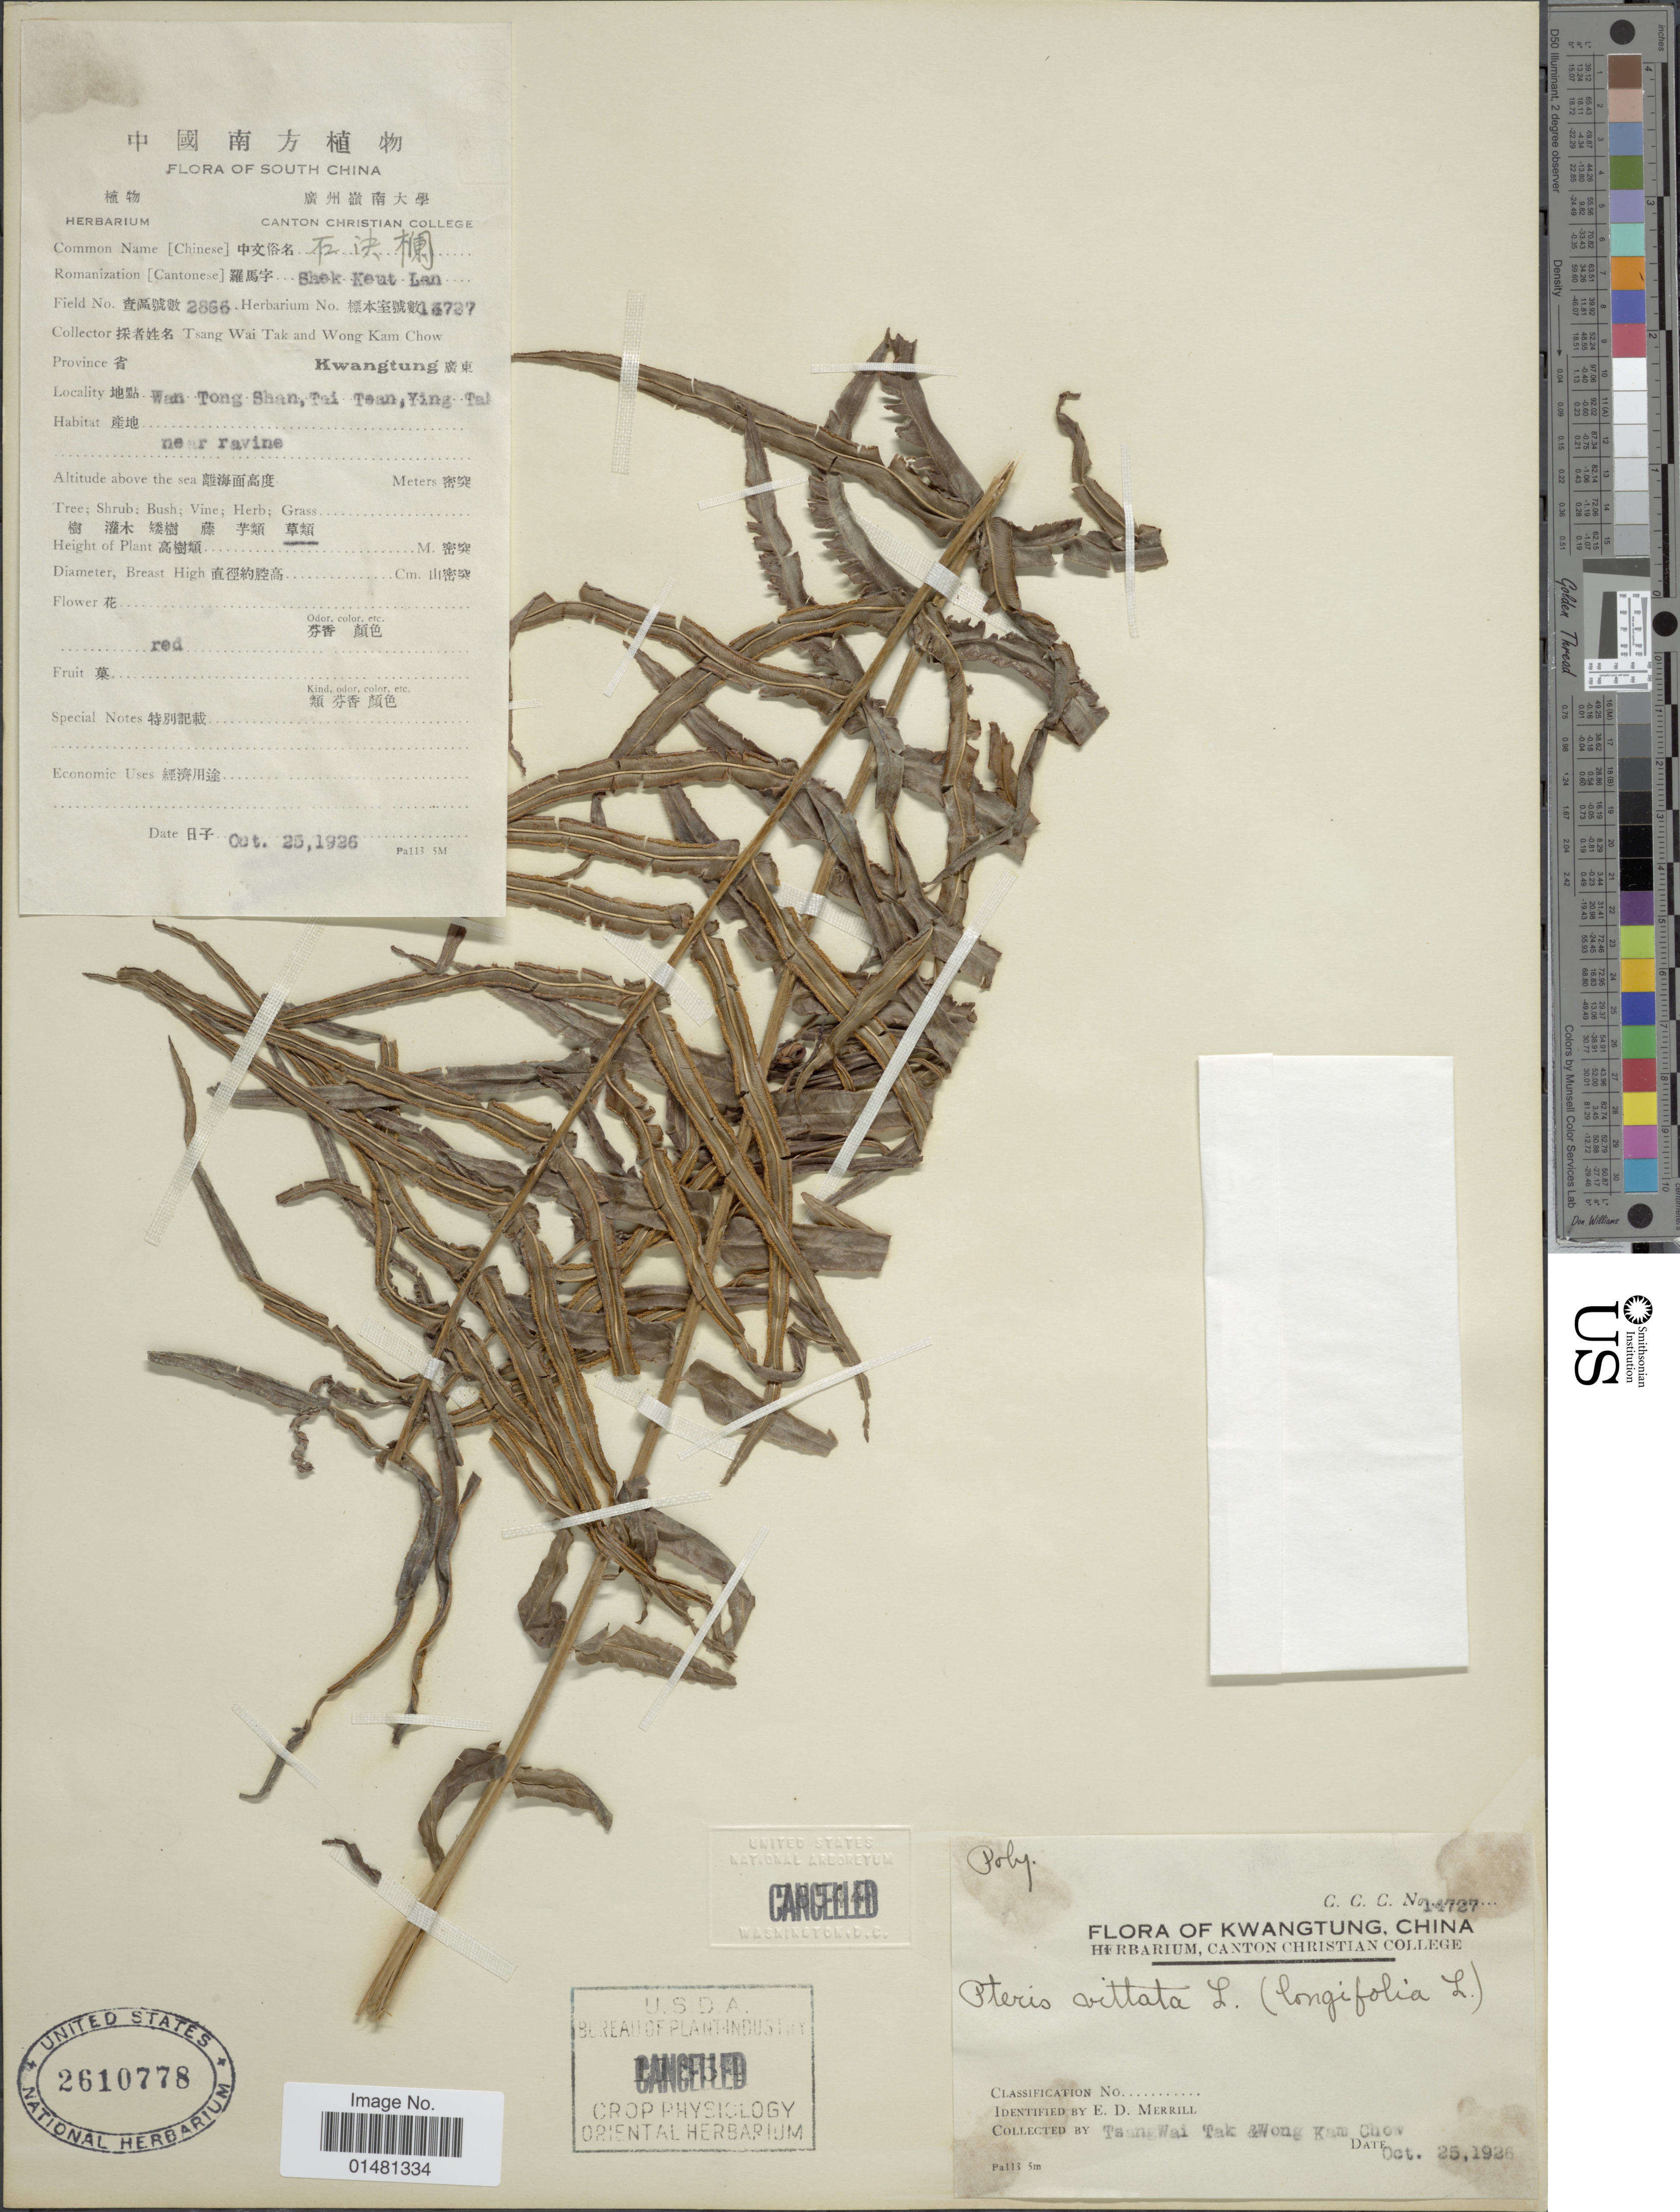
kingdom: Plantae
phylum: Tracheophyta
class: Polypodiopsida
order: Polypodiales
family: Pteridaceae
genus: Pteris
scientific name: Pteris vittata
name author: L.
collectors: T. Tak & W. Chow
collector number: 2866/13727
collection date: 1926-10-25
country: China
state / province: Guangdong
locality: South China, Province Kwangtung, Wan Tong Shan, Tai Tsan, Ying Tah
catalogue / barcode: US 2610778